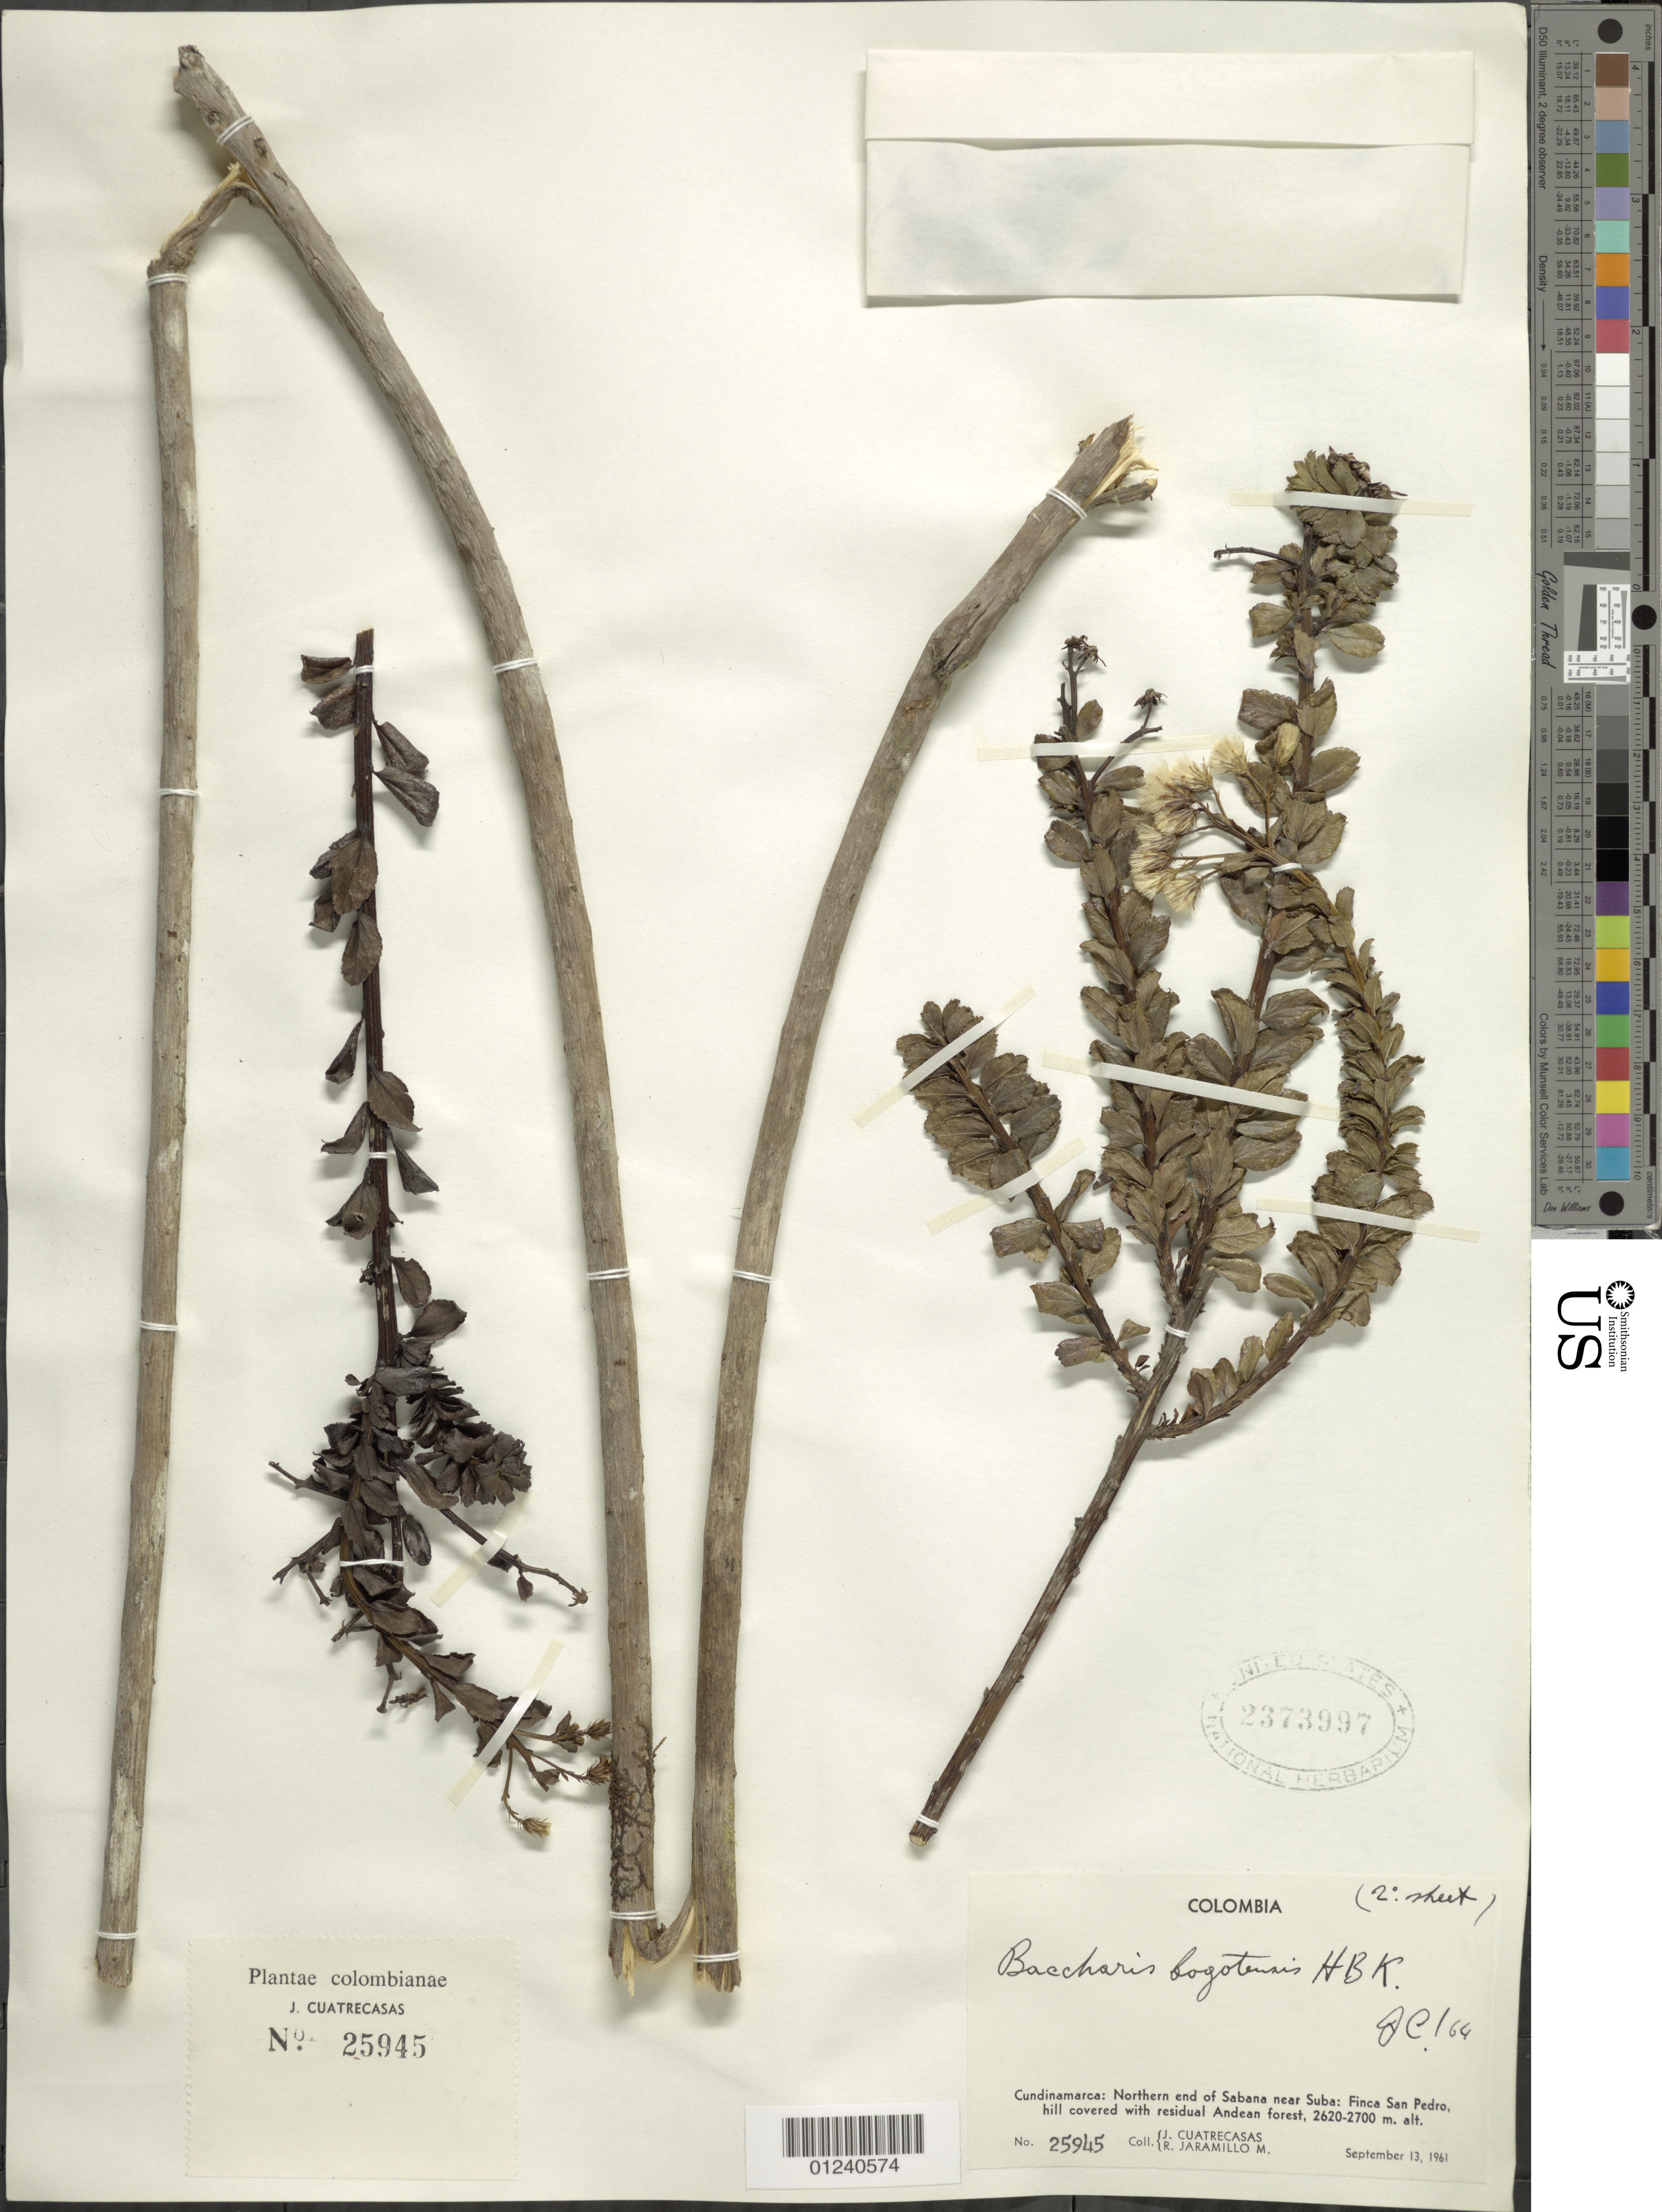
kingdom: Plantae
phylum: Tracheophyta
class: Magnoliopsida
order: Asterales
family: Asteraceae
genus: Baccharis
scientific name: Baccharis bogotensis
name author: Kunth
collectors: J. Cuatrecasas & R. Jaramillo M.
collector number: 25945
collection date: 1961-09-13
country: Colombia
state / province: Cundinamarca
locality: Northern end of Sabana near Suba: Finca San Pedro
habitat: hill covered with residual Andean forest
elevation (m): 2620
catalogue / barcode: US 2373997